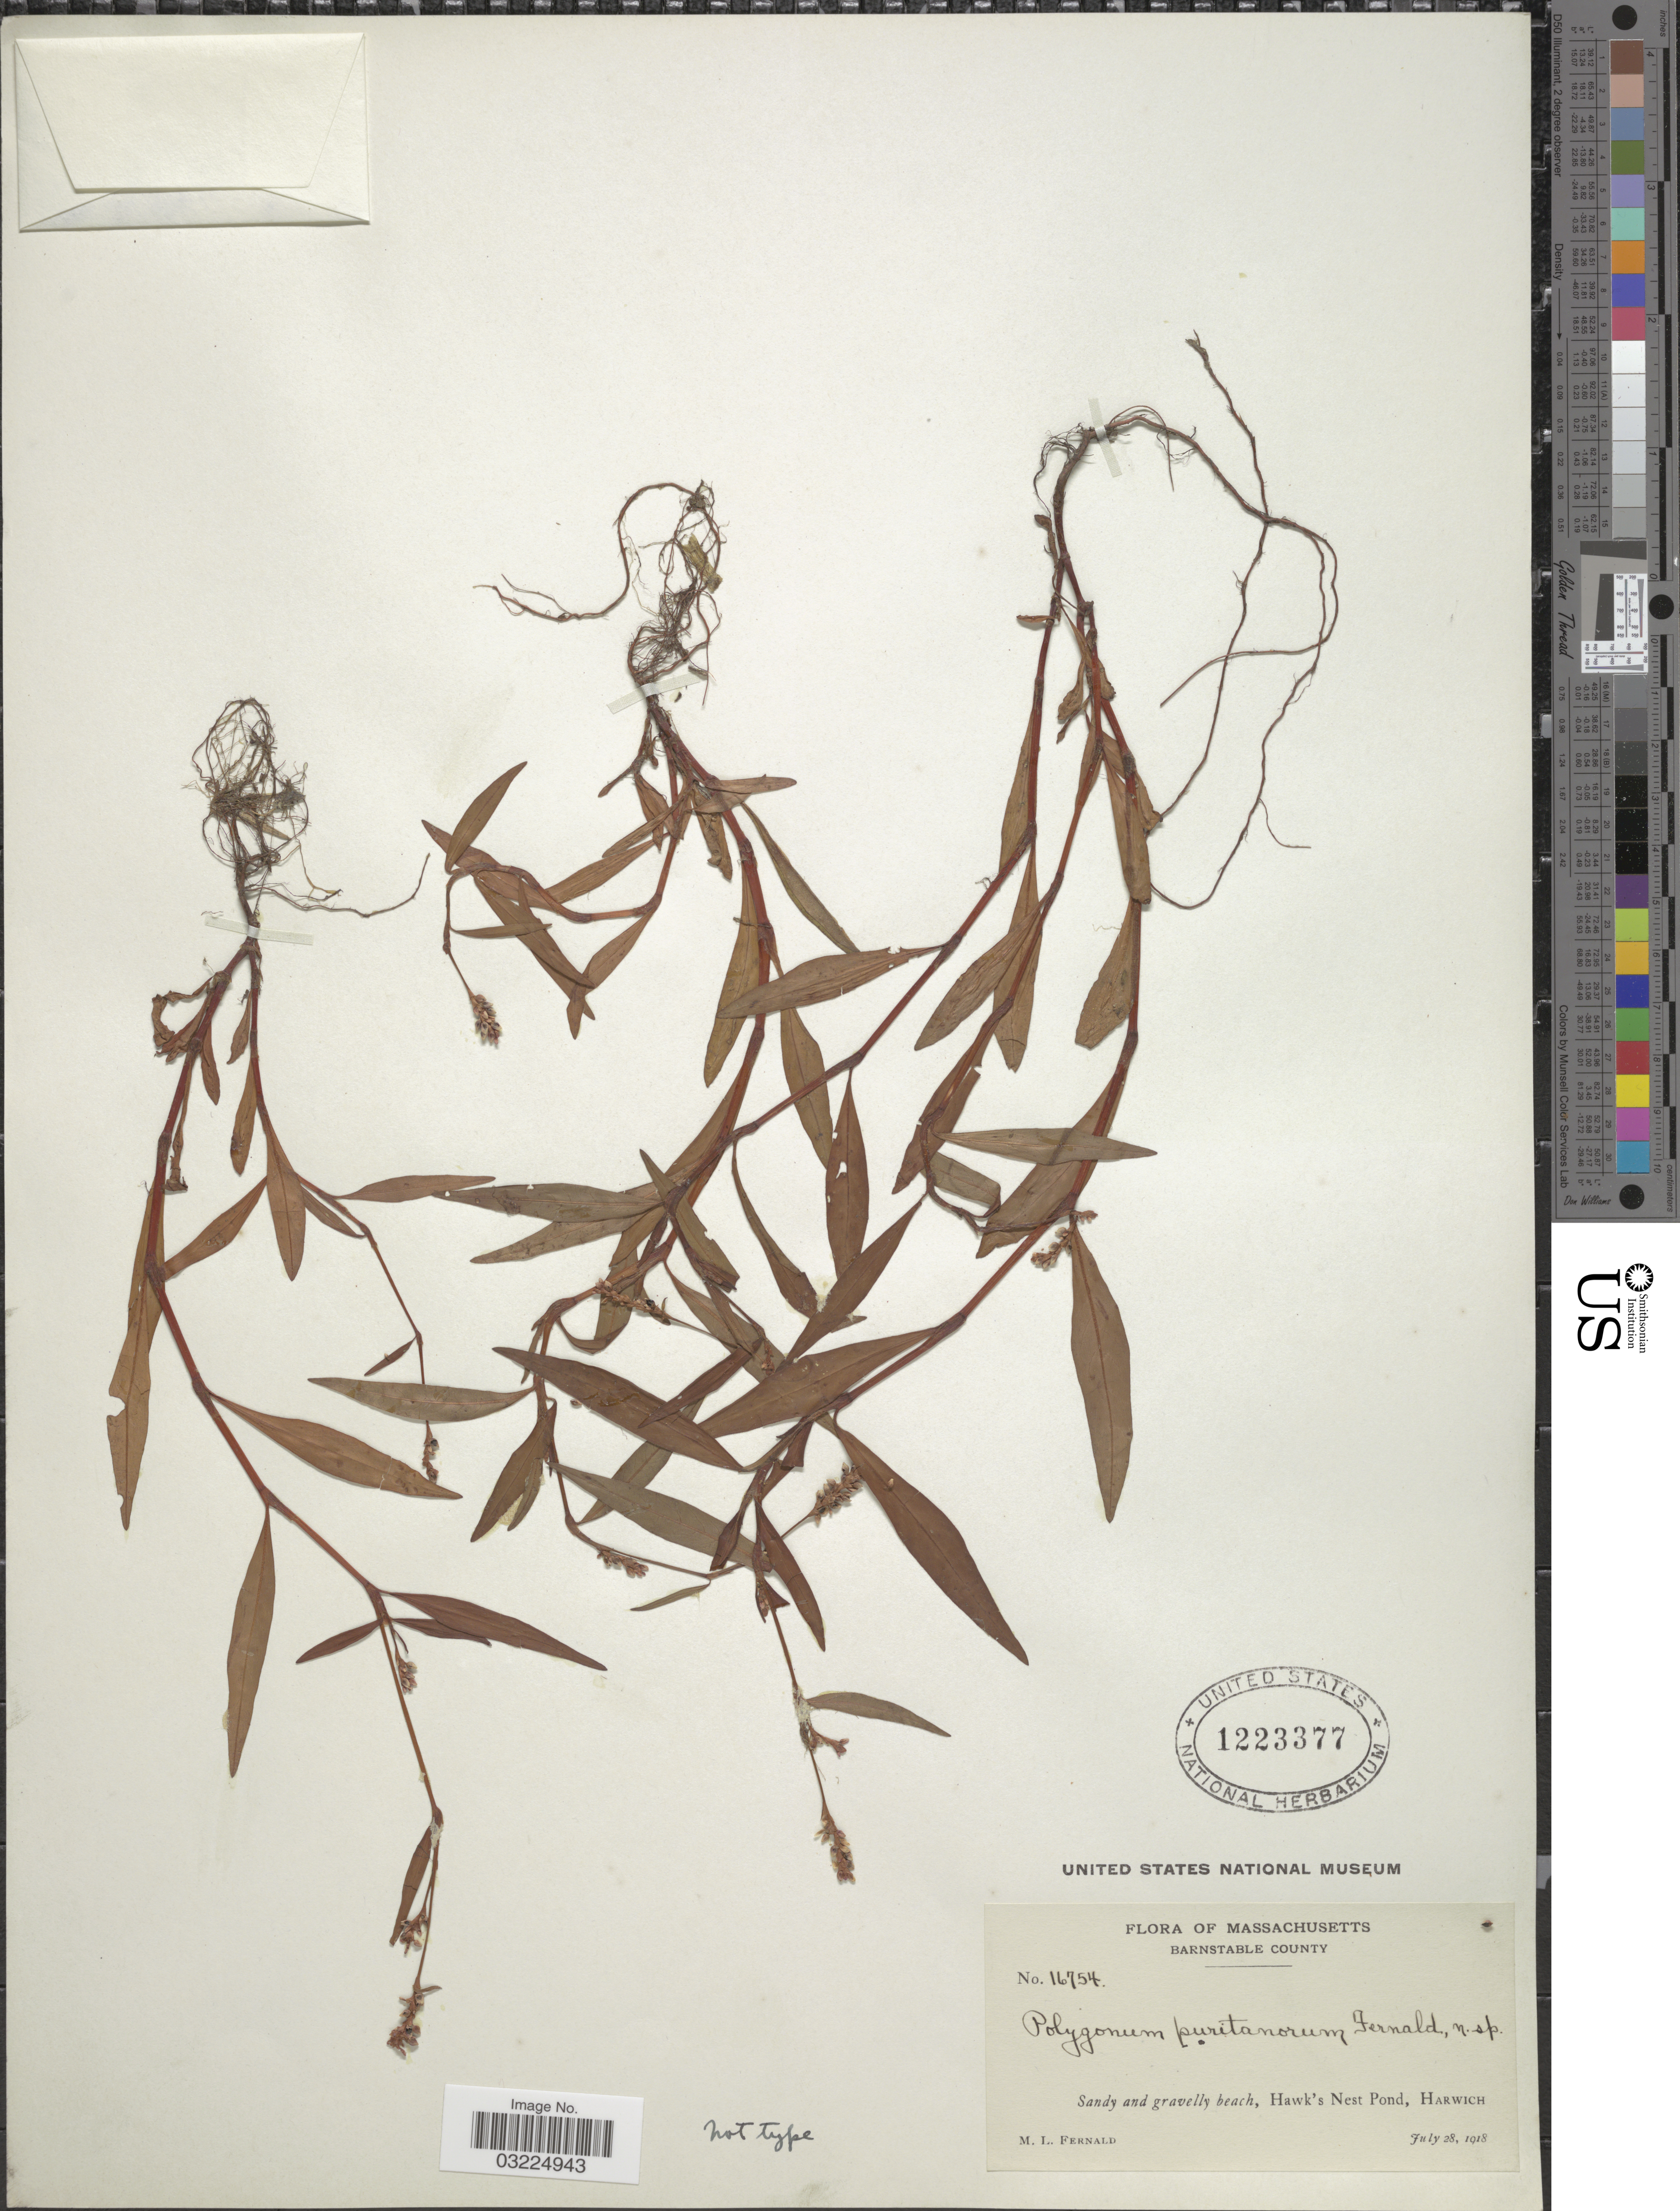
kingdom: Plantae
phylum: Tracheophyta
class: Magnoliopsida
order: Caryophyllales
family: Polygonaceae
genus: Persicaria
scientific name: Persicaria puritanorum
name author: (Fernald) Soják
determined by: Atha, D. E.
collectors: M. L. Fernald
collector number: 16754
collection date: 1918-07-28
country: United States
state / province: Massachusetts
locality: Barnstable County. Sandy and gravelly beach, Hawk's Nest Pond, Harwich.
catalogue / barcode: US 1223377